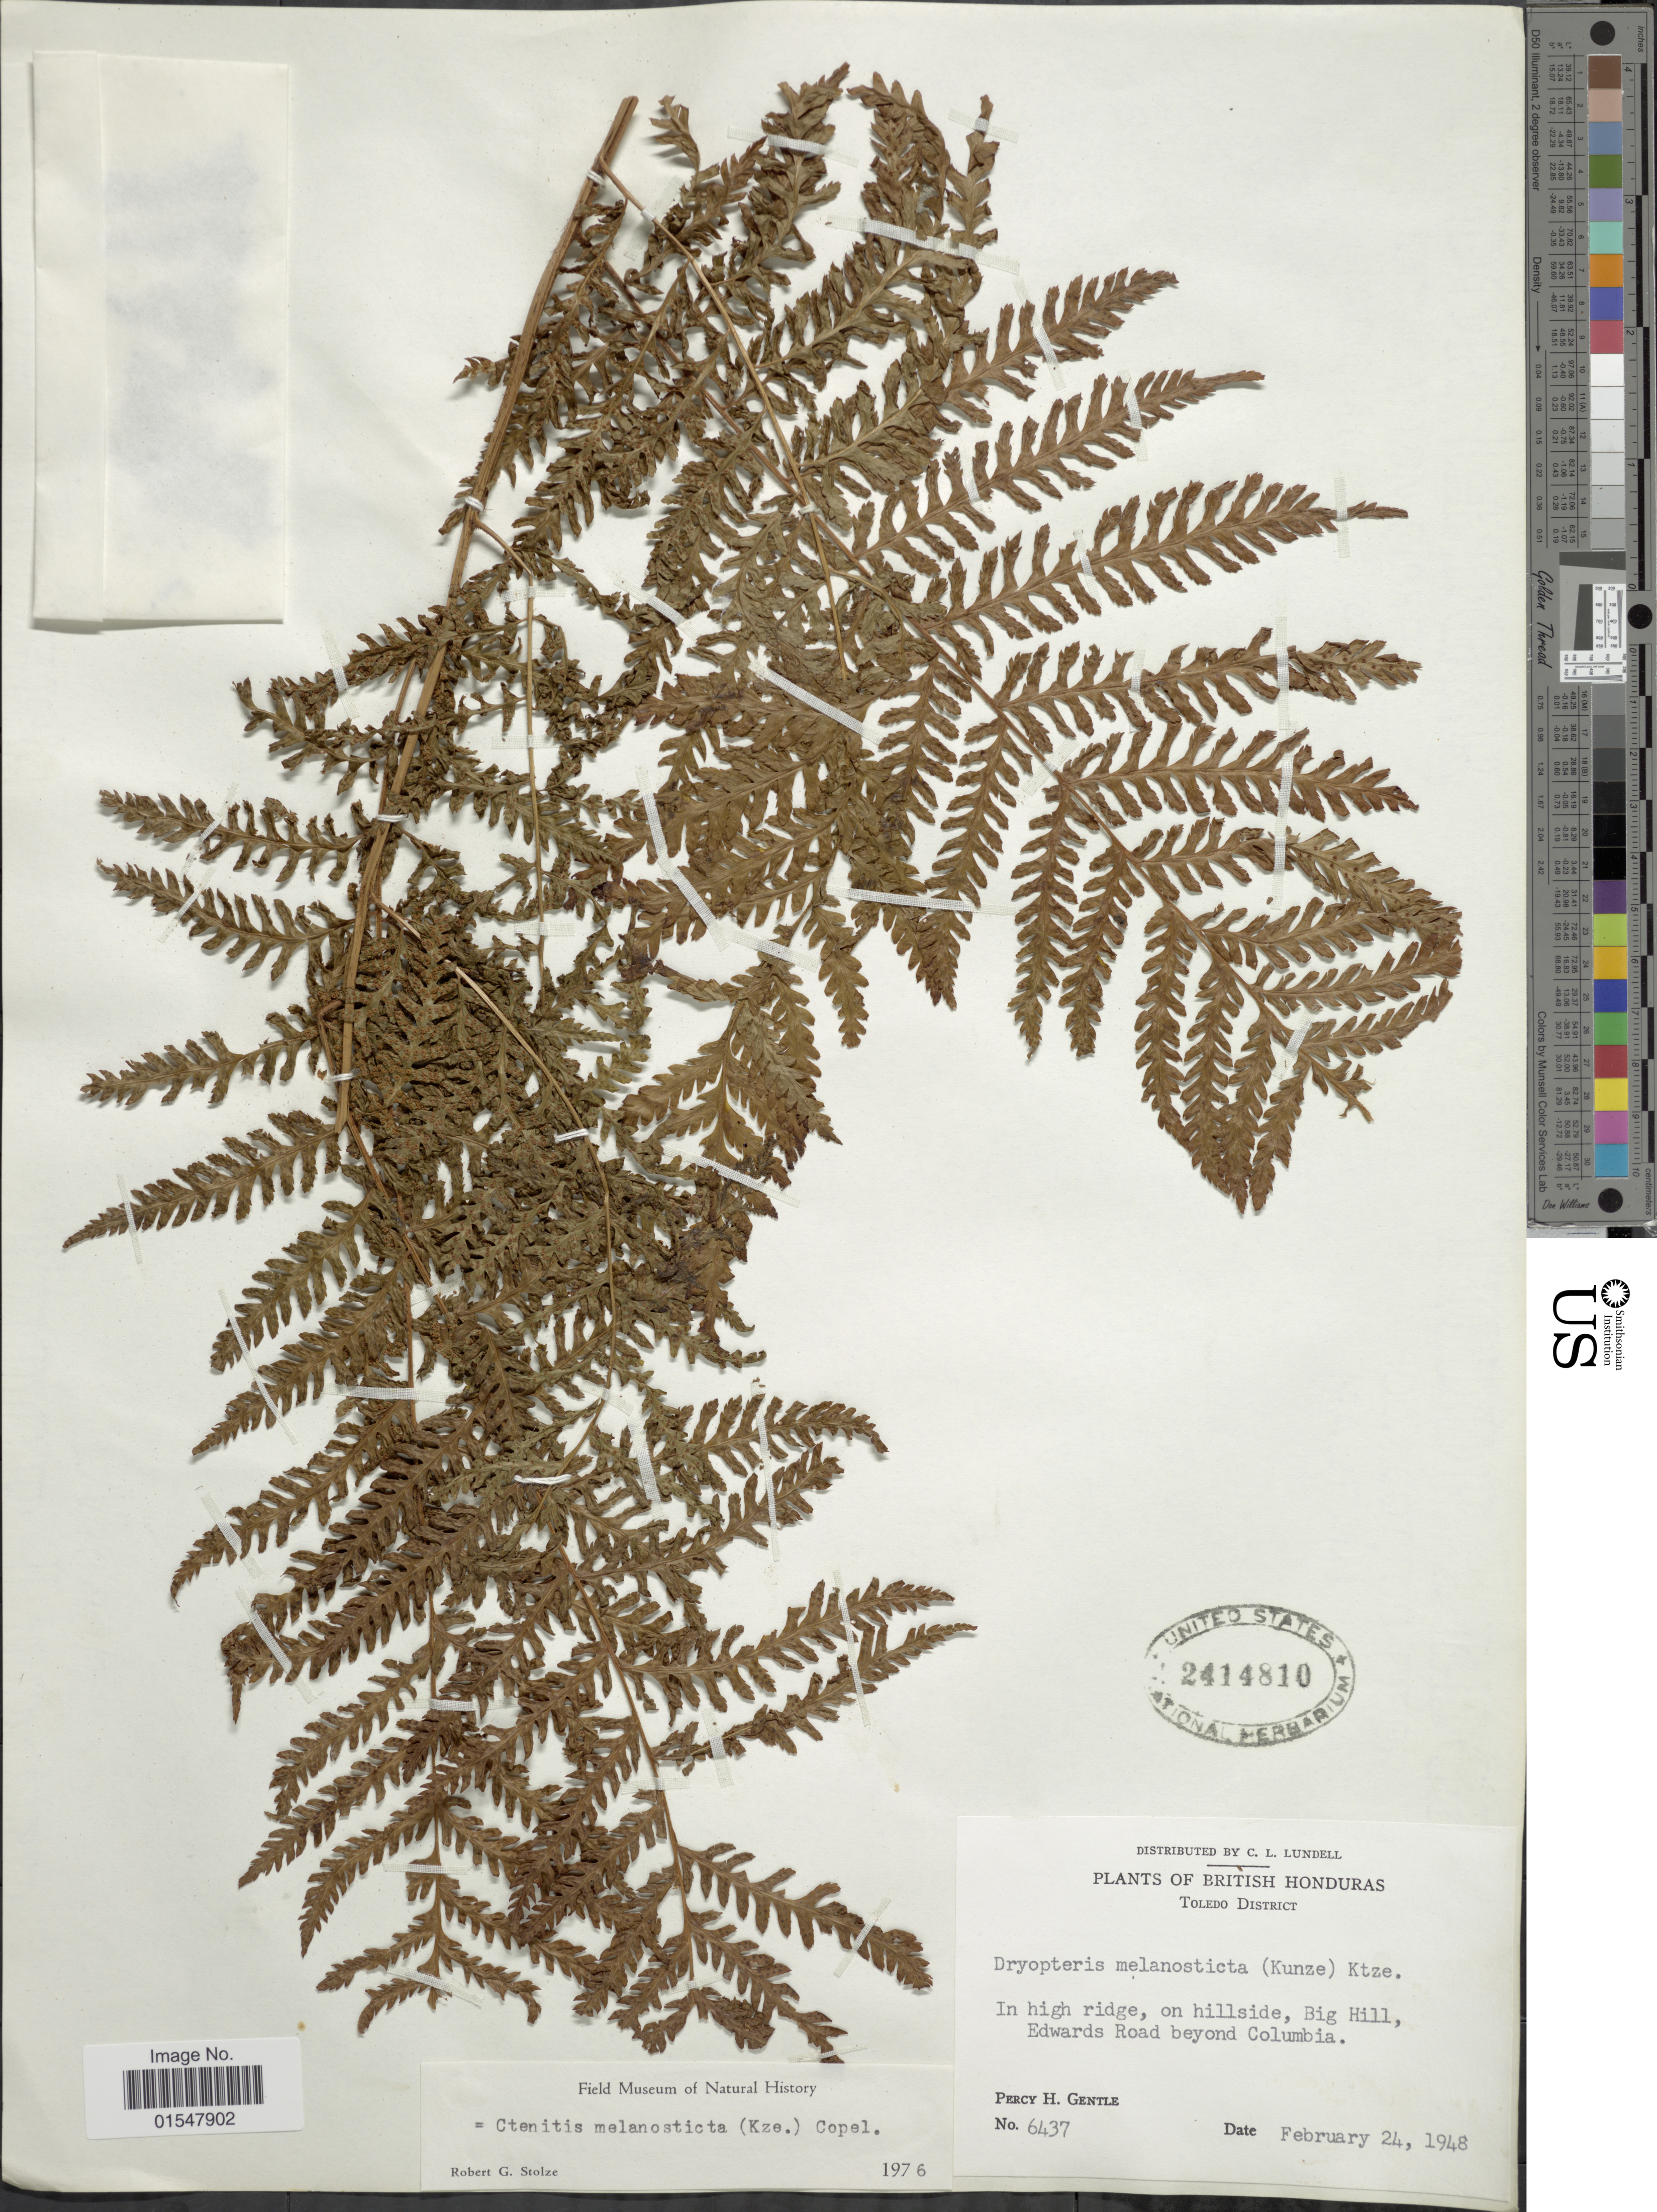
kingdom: Plantae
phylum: Tracheophyta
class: Polypodiopsida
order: Polypodiales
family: Dryopteridaceae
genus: Ctenitis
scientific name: Ctenitis melanosticta var. melanosticta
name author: (Kunze) Copel.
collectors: P. H. Gentle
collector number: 6437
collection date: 1948-02-24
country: Belize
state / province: Toledo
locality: British Honduras, Toledo District. In high ridge, in hillside, Big Hill, Edwards Road beyond Columbia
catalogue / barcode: US 2414810